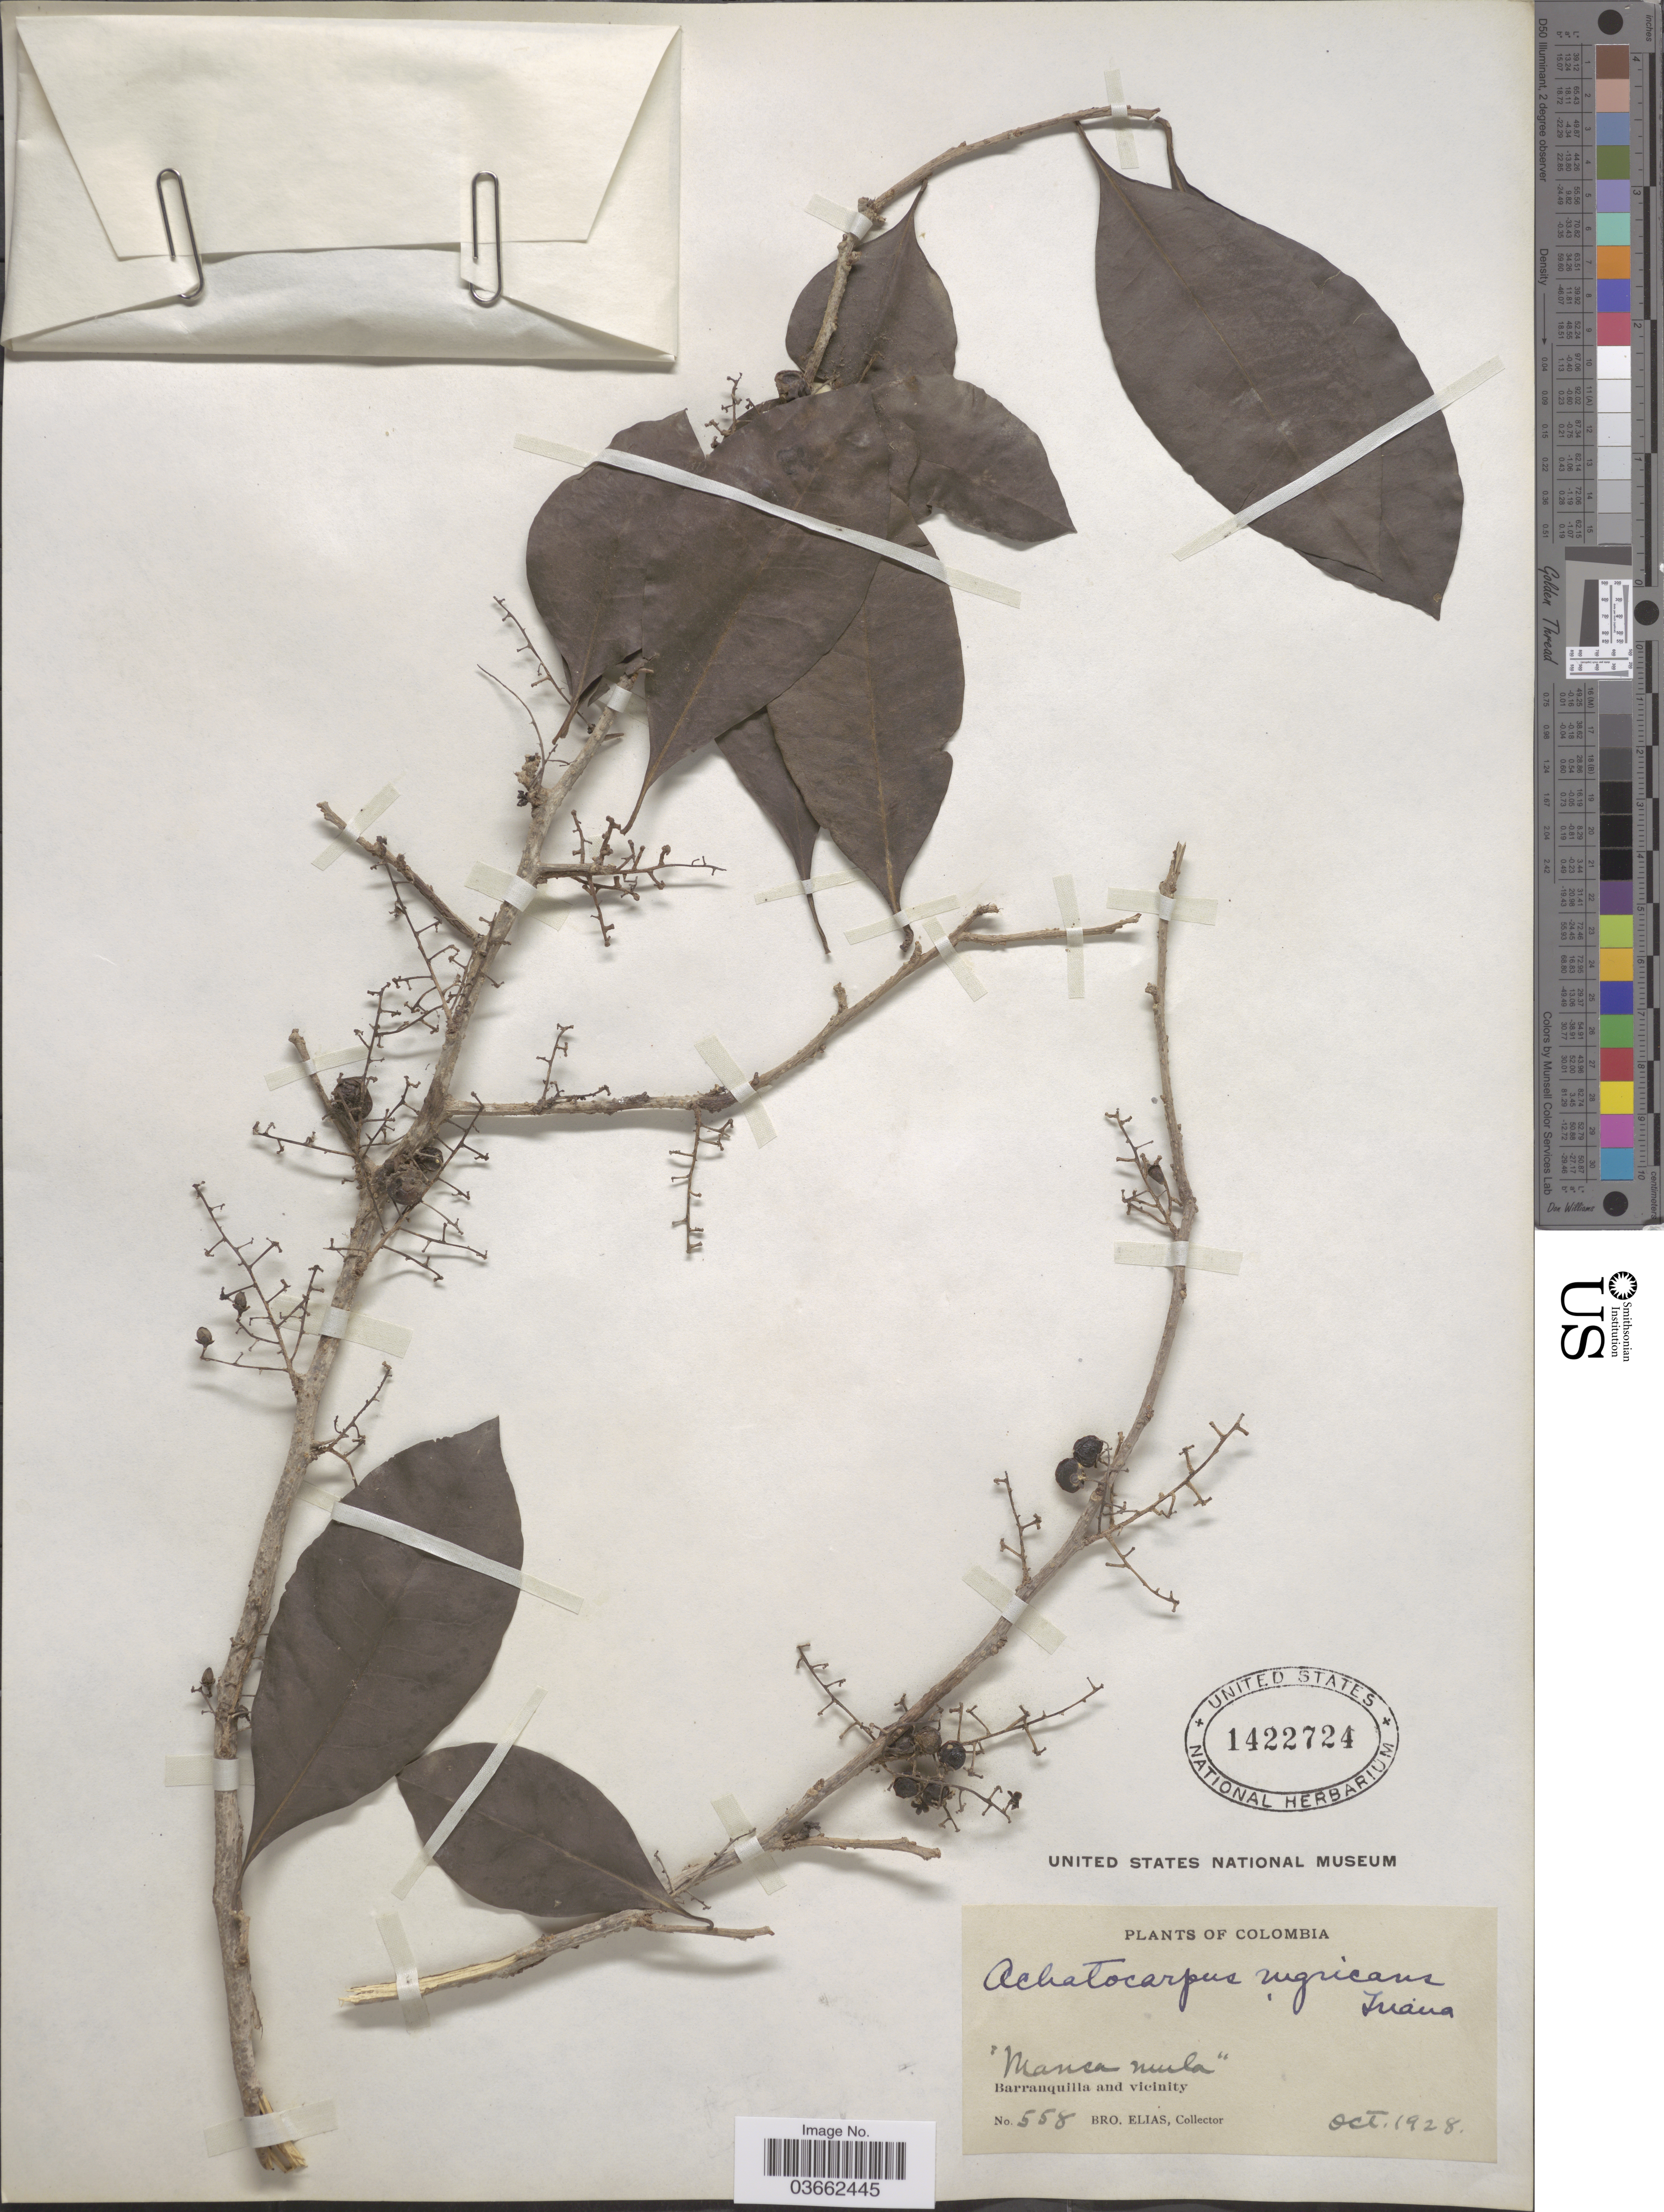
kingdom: Plantae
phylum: Tracheophyta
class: Magnoliopsida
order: Caryophyllales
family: Achatocarpaceae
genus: Achatocarpus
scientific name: Achatocarpus nigricans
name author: Triana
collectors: Bro. Elias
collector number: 558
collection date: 1928-10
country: Colombia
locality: Barranquilla and vicinity.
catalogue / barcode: US 1422724